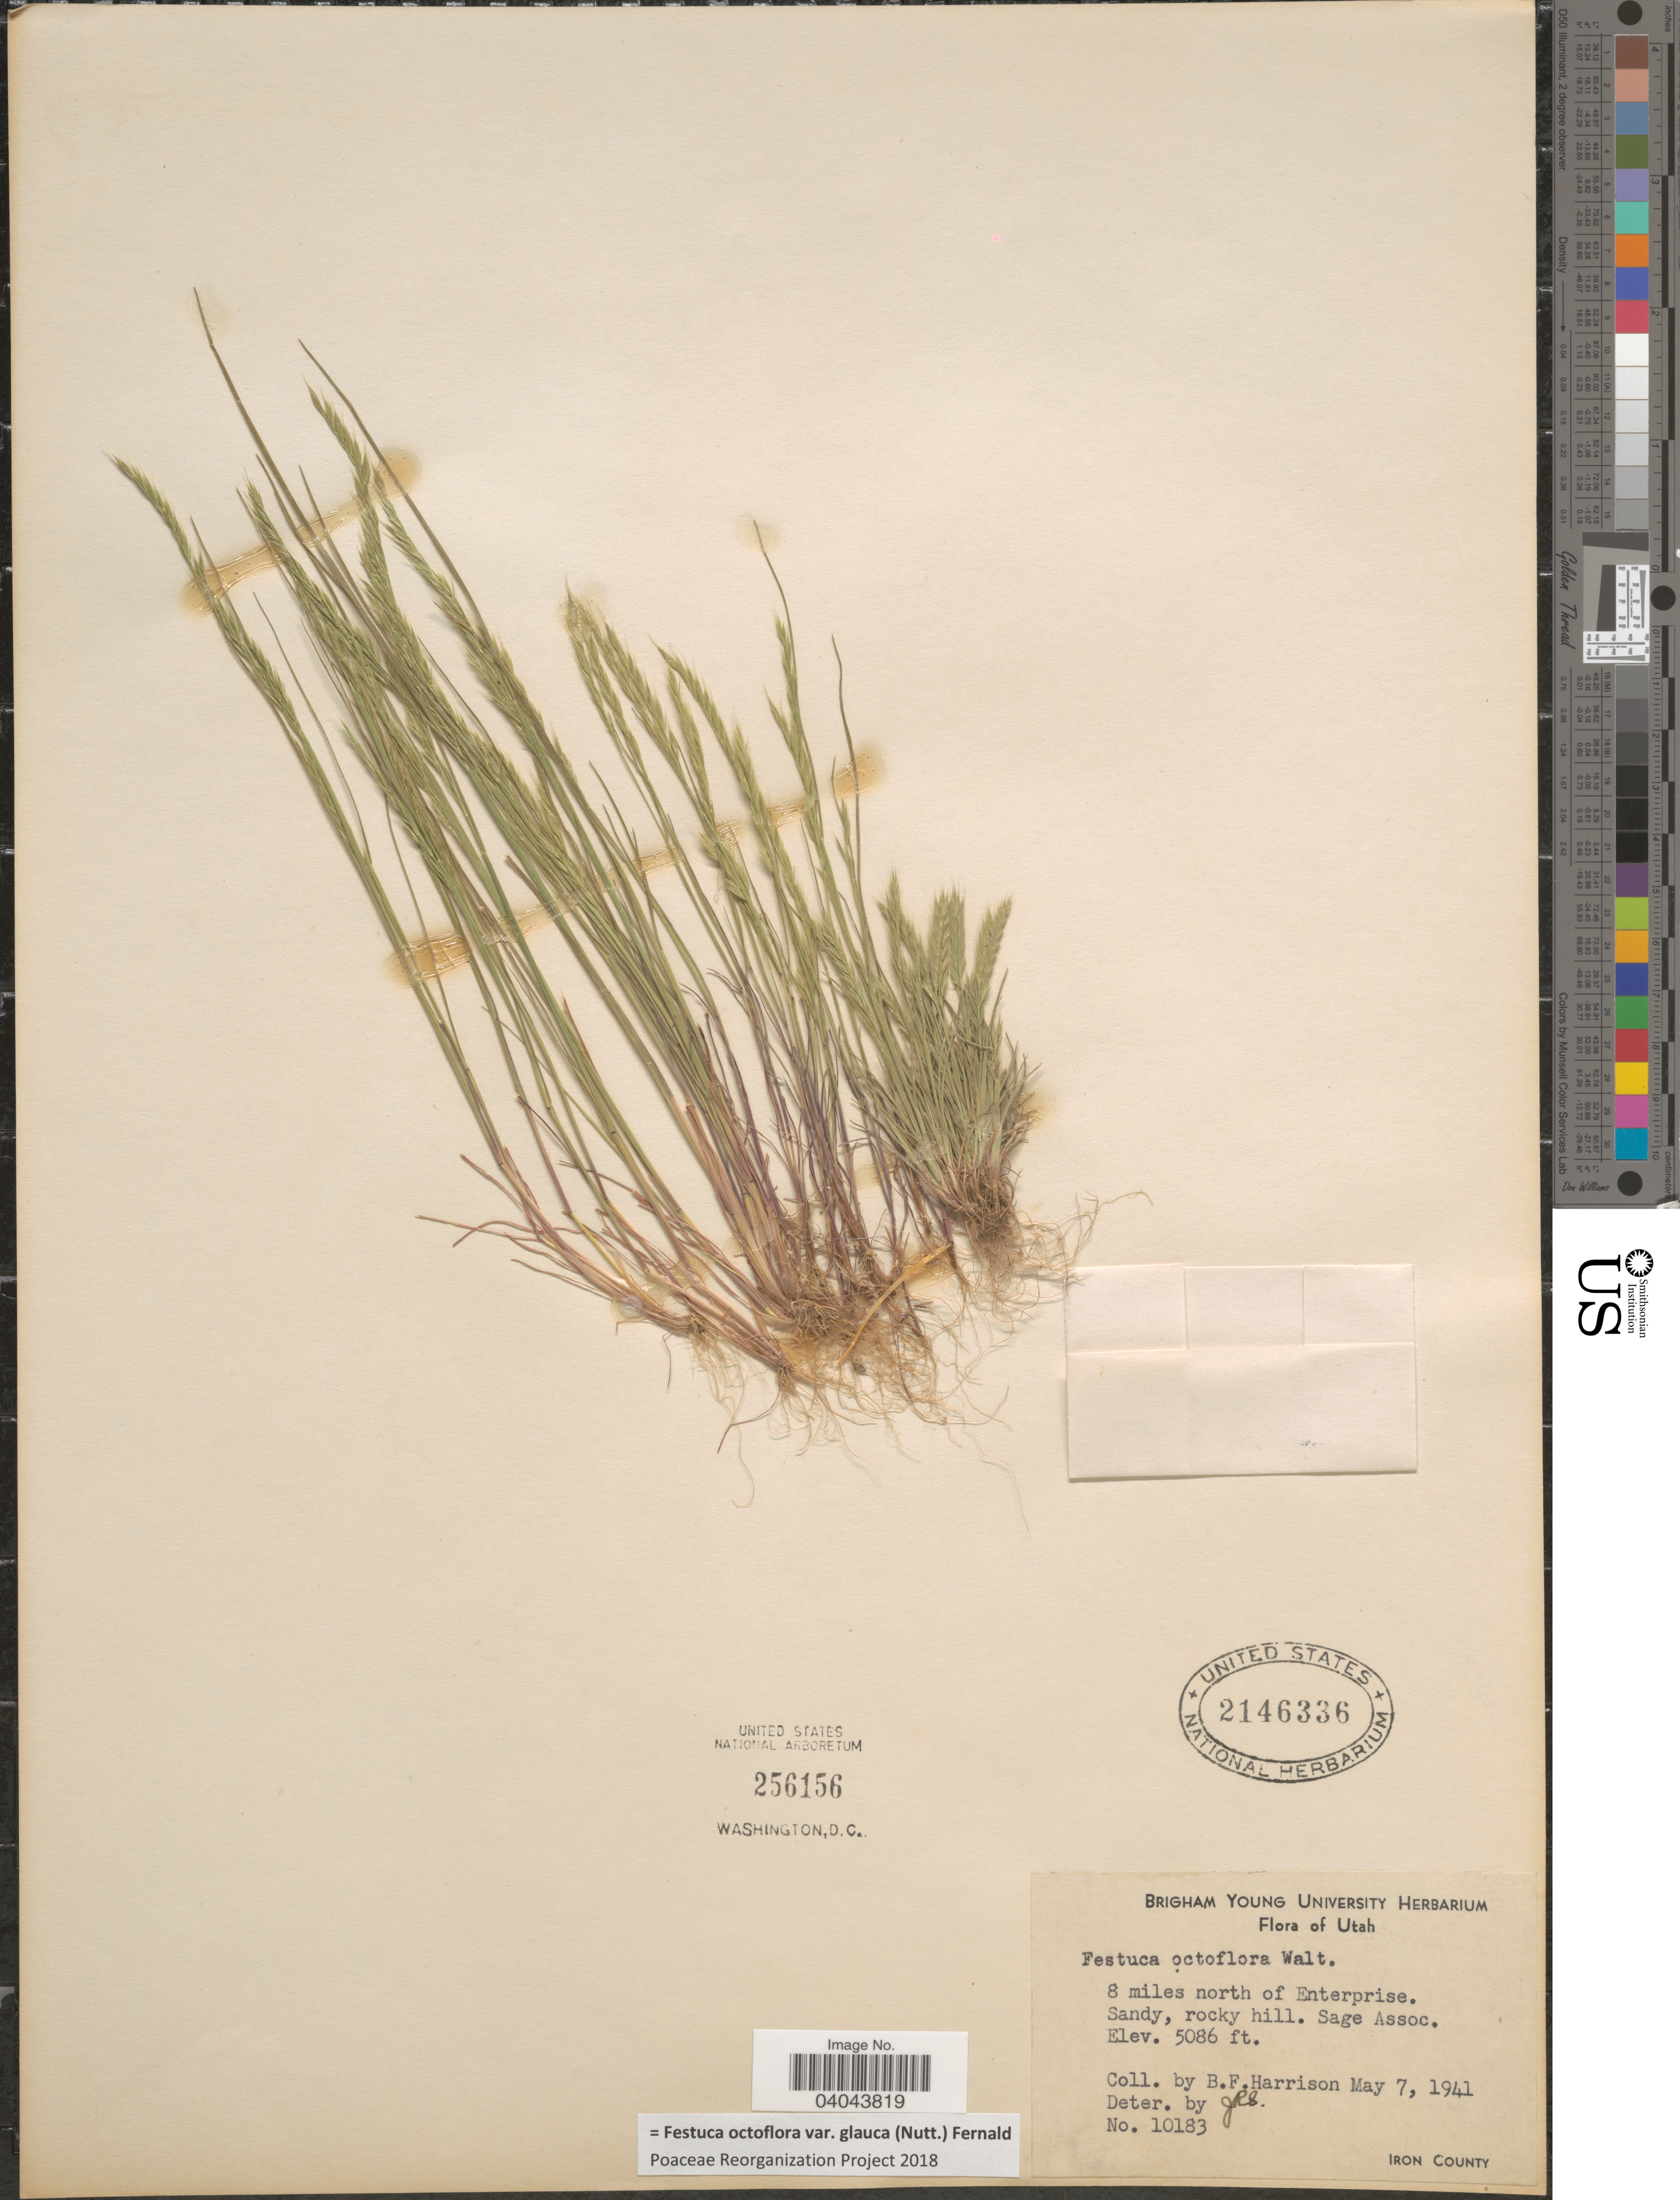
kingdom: Plantae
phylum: Tracheophyta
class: Liliopsida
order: Poales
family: Poaceae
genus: Festuca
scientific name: Festuca octoflora var. glauca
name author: (Nutt.) Fernald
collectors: B. F. Harrison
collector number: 10183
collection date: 1941-05-07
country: United States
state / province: Utah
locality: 8 miles north of Enterprise. Iron County.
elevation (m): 1550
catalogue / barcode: US 2146336